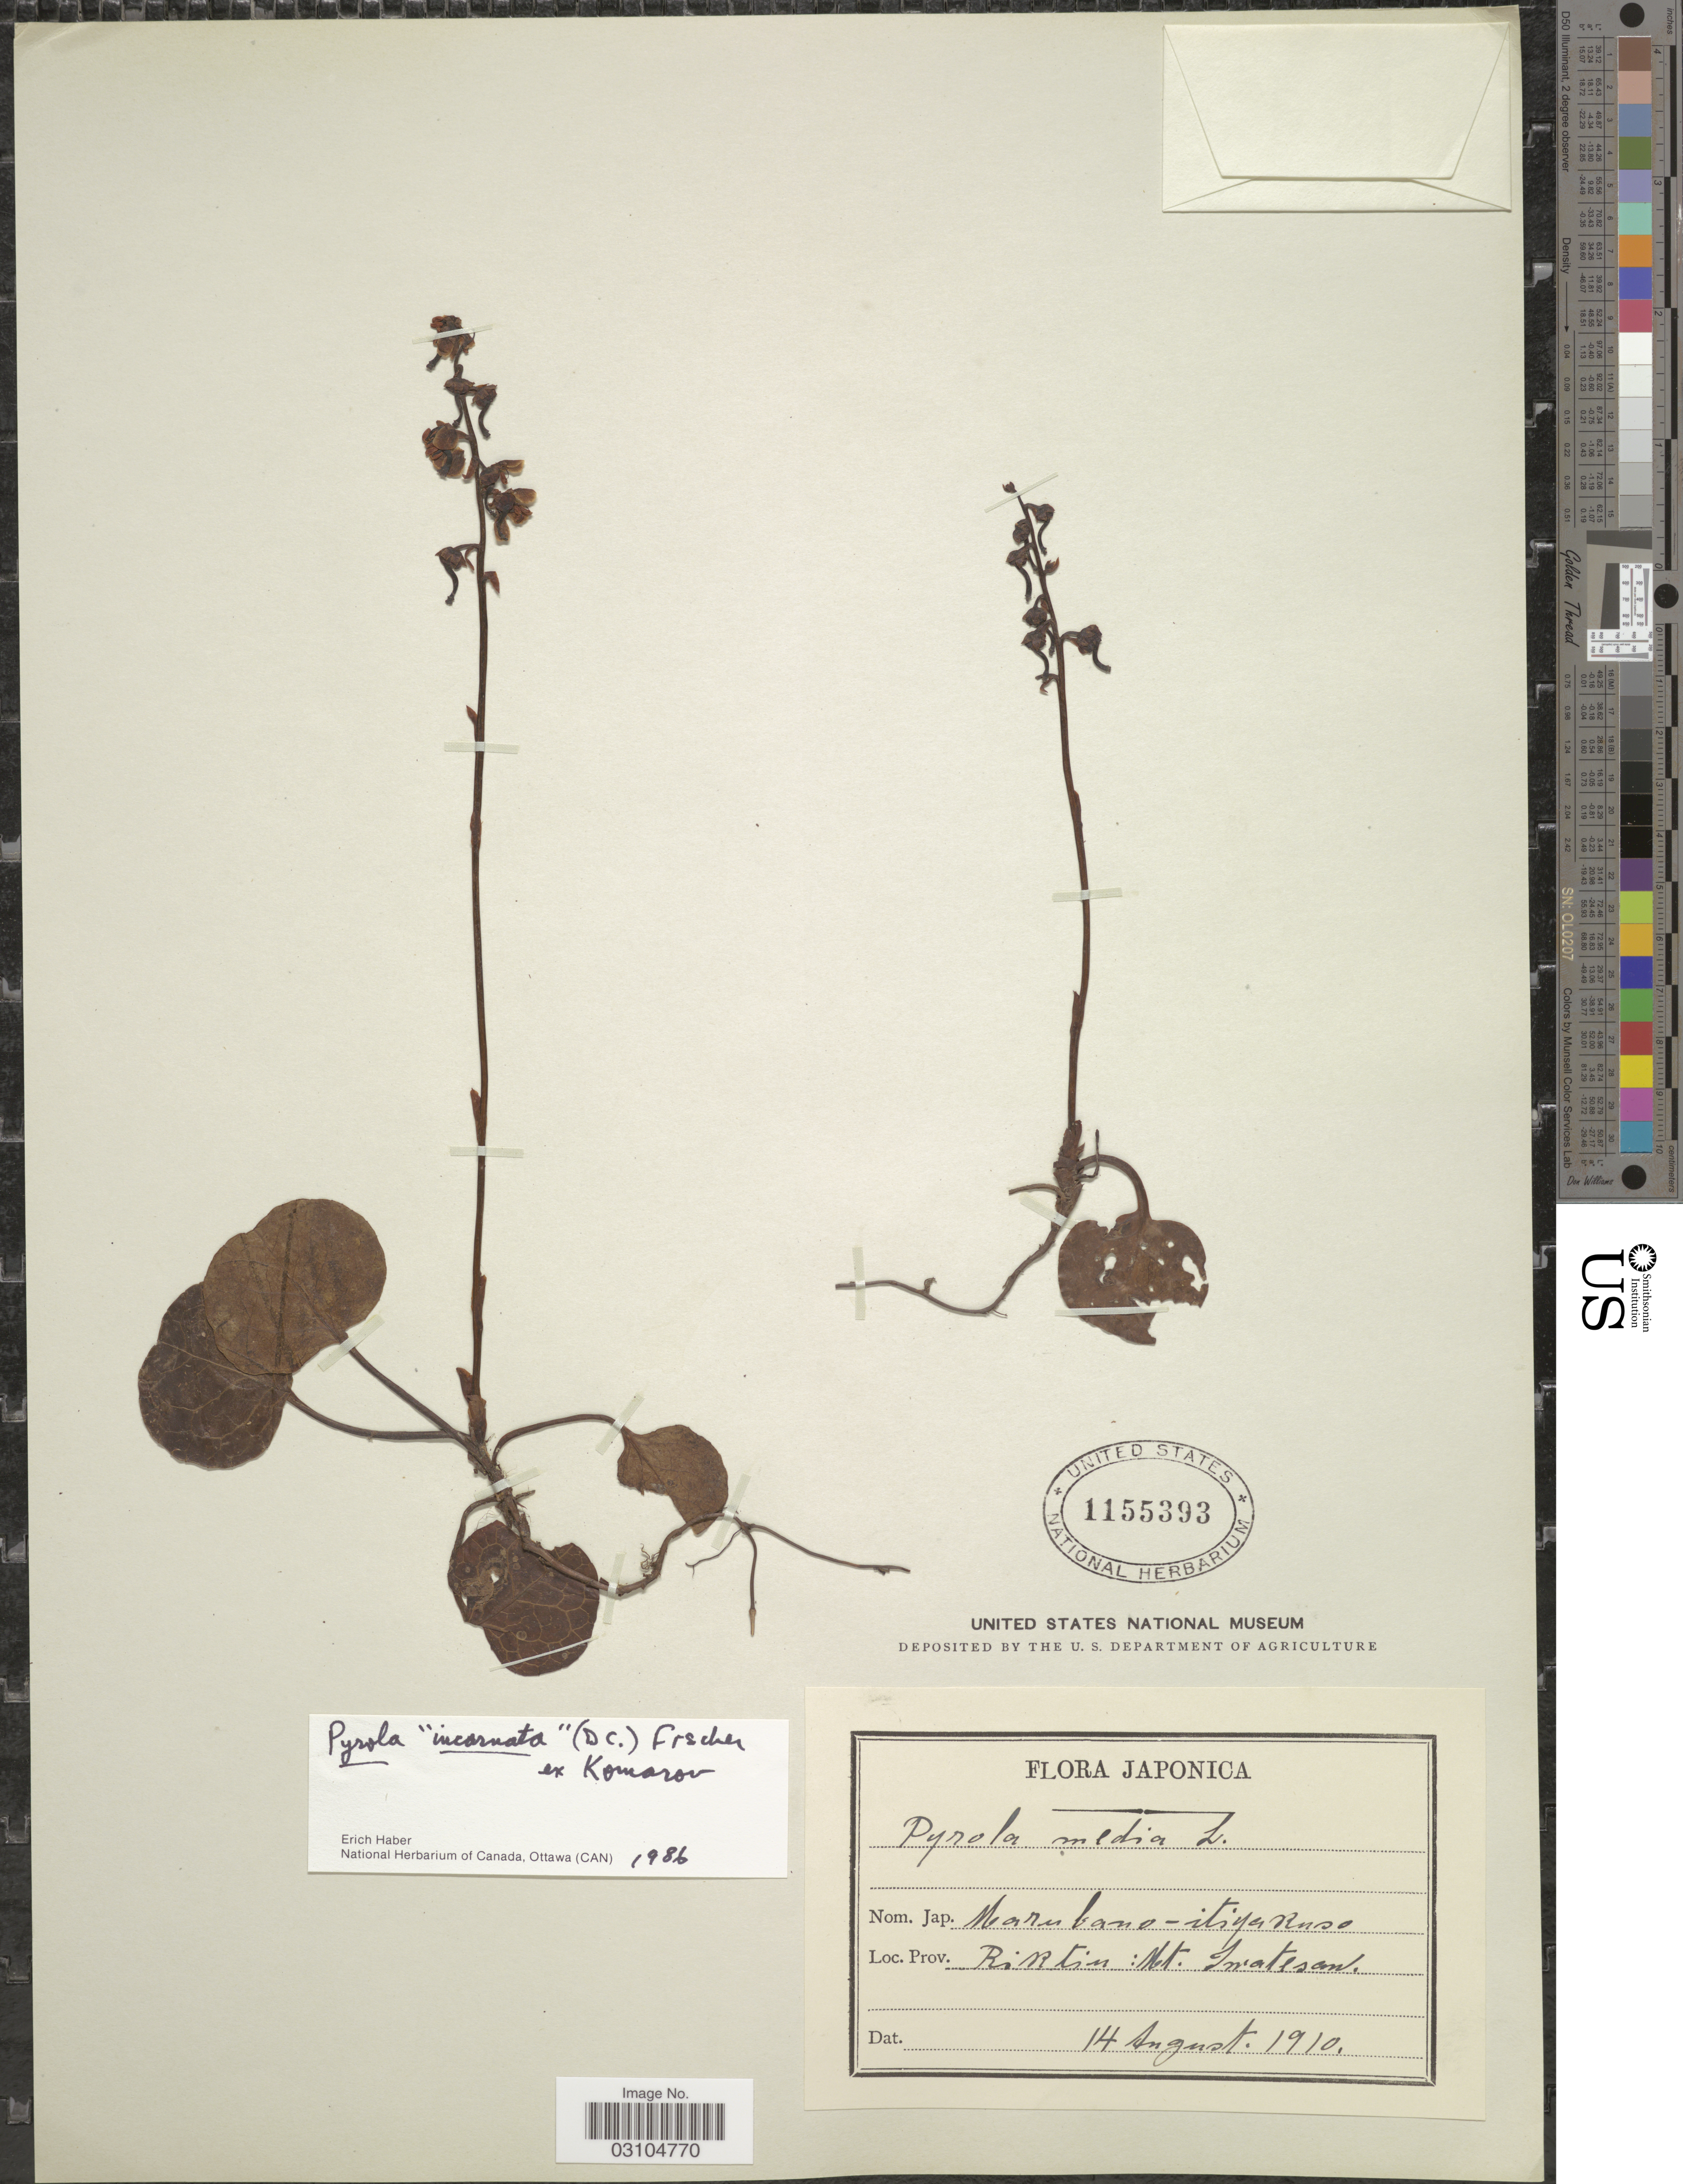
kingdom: Plantae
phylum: Tracheophyta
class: Magnoliopsida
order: Ericales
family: Ericaceae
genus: Pyrola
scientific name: Pyrola incarnata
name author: (DC.) Freyn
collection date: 1910-08-14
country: Japan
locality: Prov. Rikstin: Mt. Iwatesan.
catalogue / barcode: US 1155393